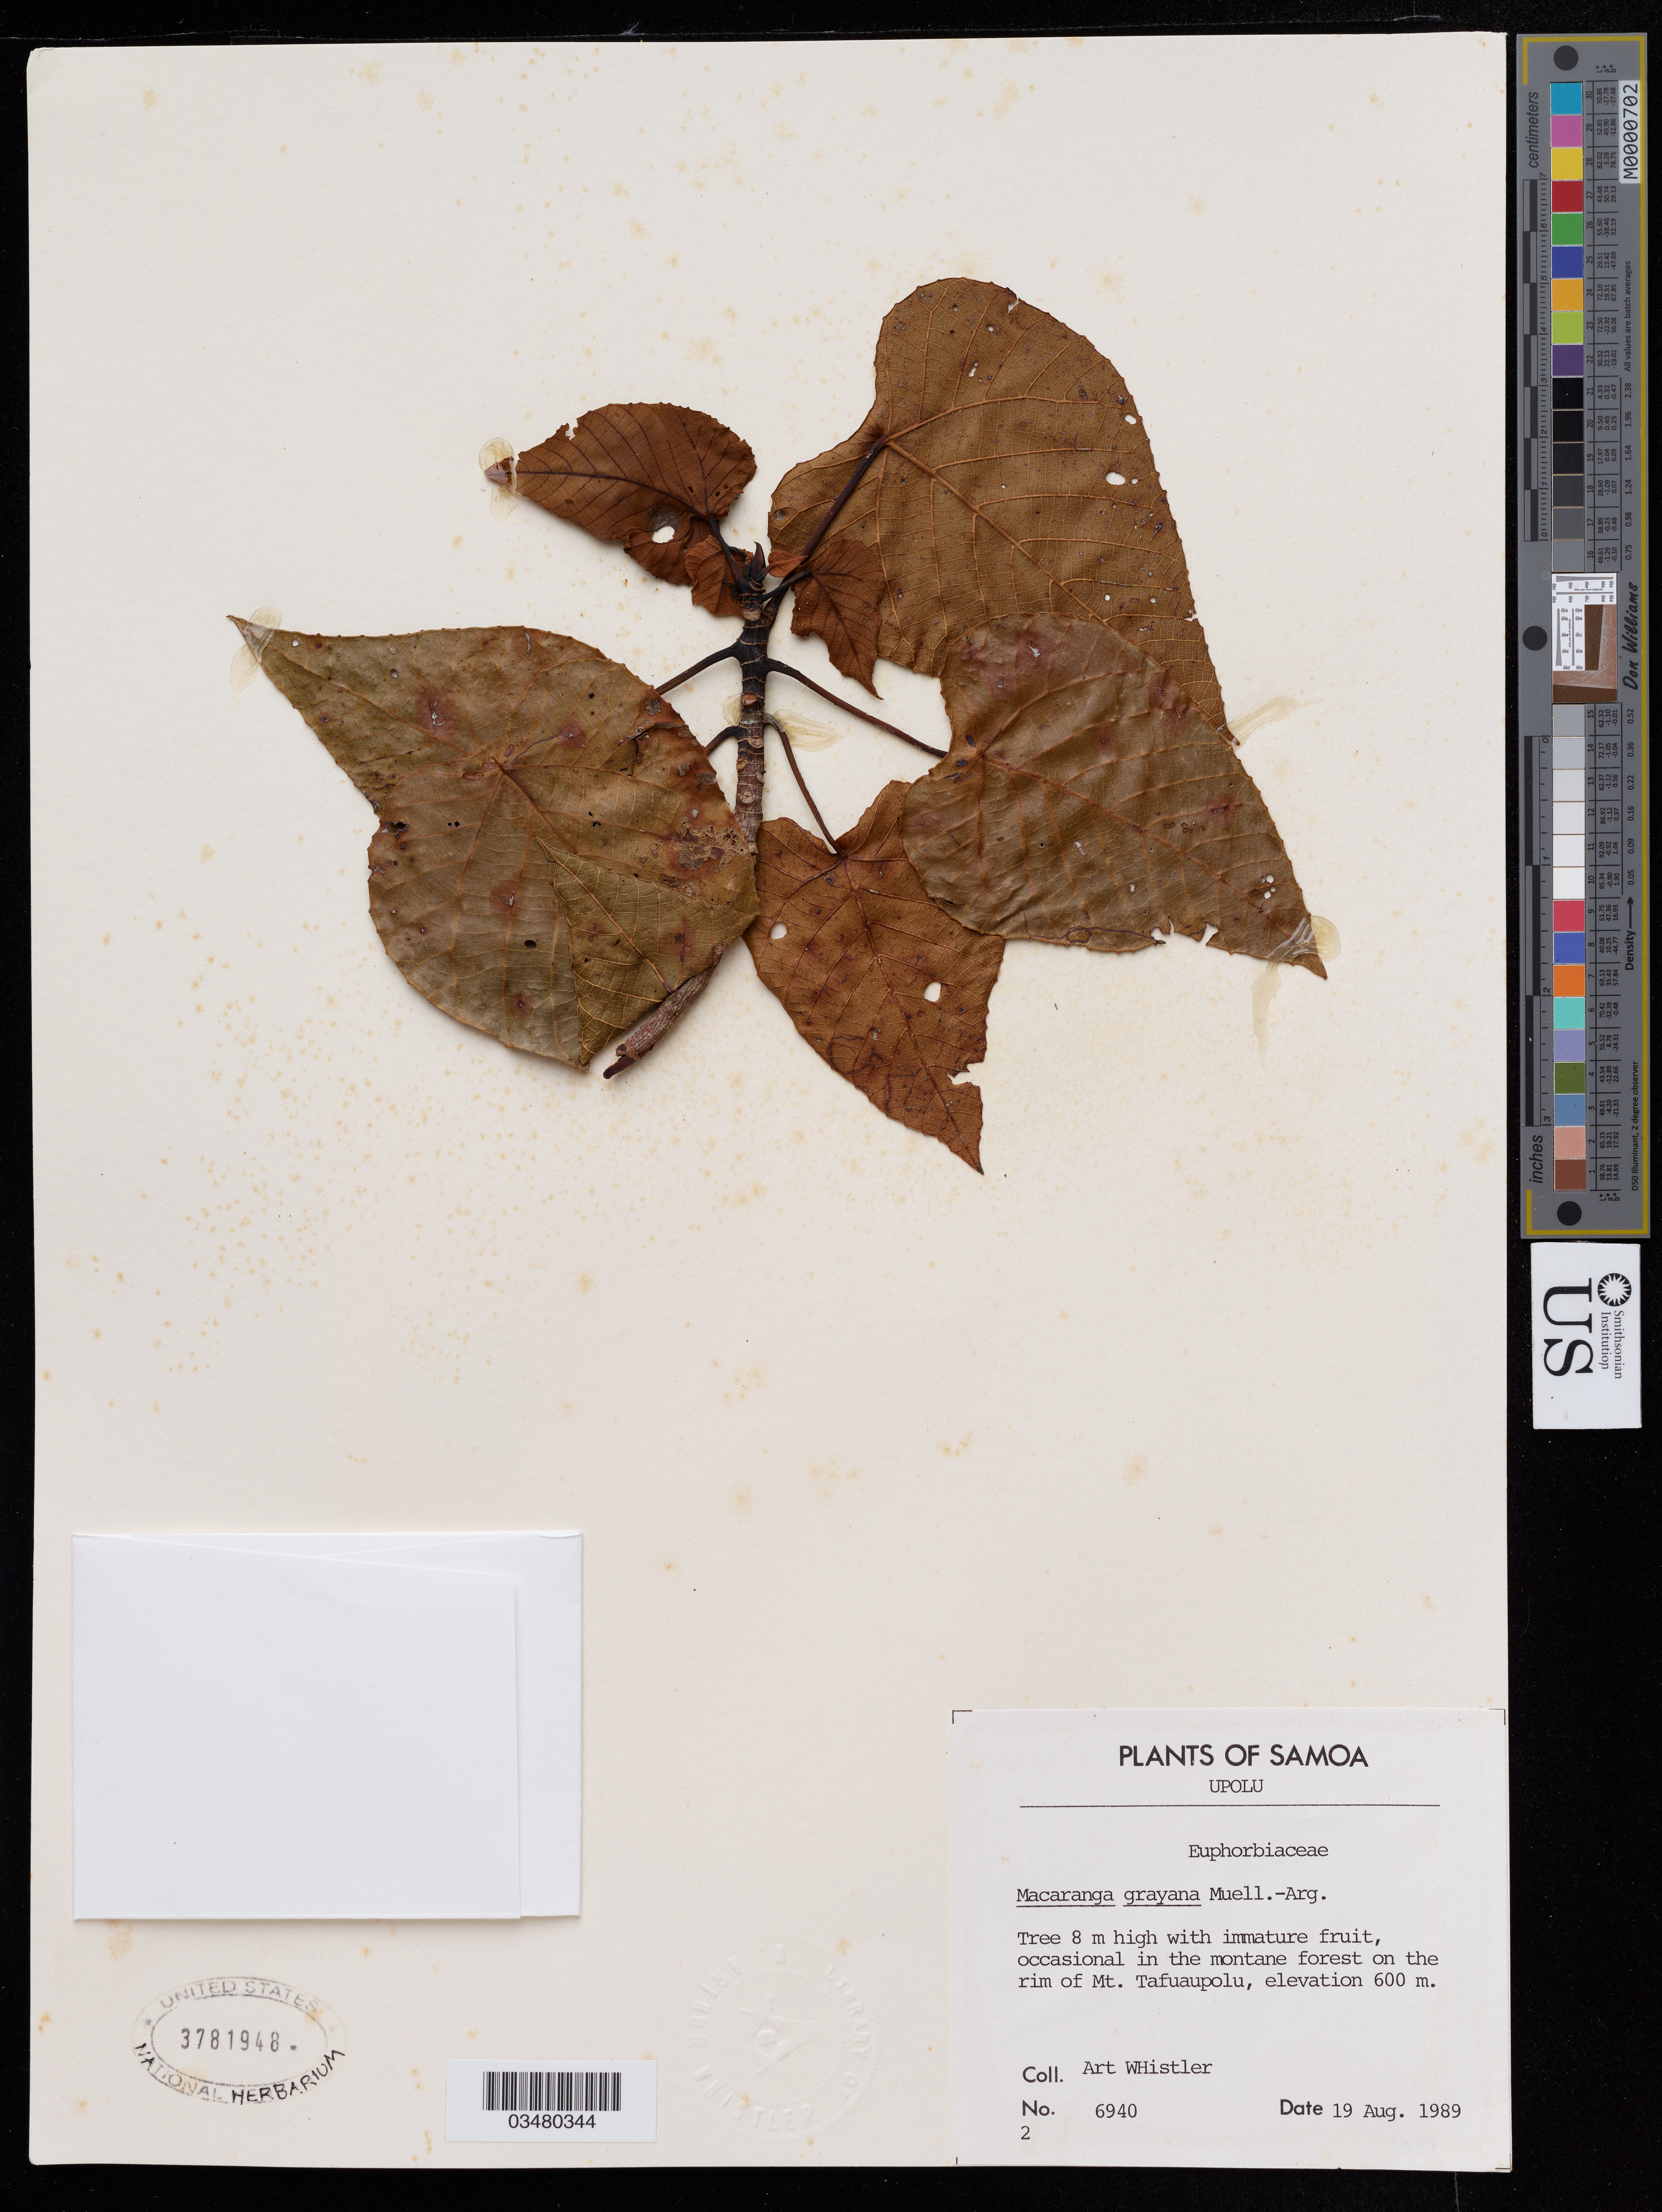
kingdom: Plantae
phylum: Tracheophyta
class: Magnoliopsida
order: Malpighiales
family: Euphorbiaceae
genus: Macaranga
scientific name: Macaranga grayana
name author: Müll. Arg. in DC.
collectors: A. Whistler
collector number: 6940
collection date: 1989-08-19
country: Samoa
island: Upolu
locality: Rim of Mt. Tafuaupolu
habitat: Montane forest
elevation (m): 600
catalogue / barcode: US 3781948